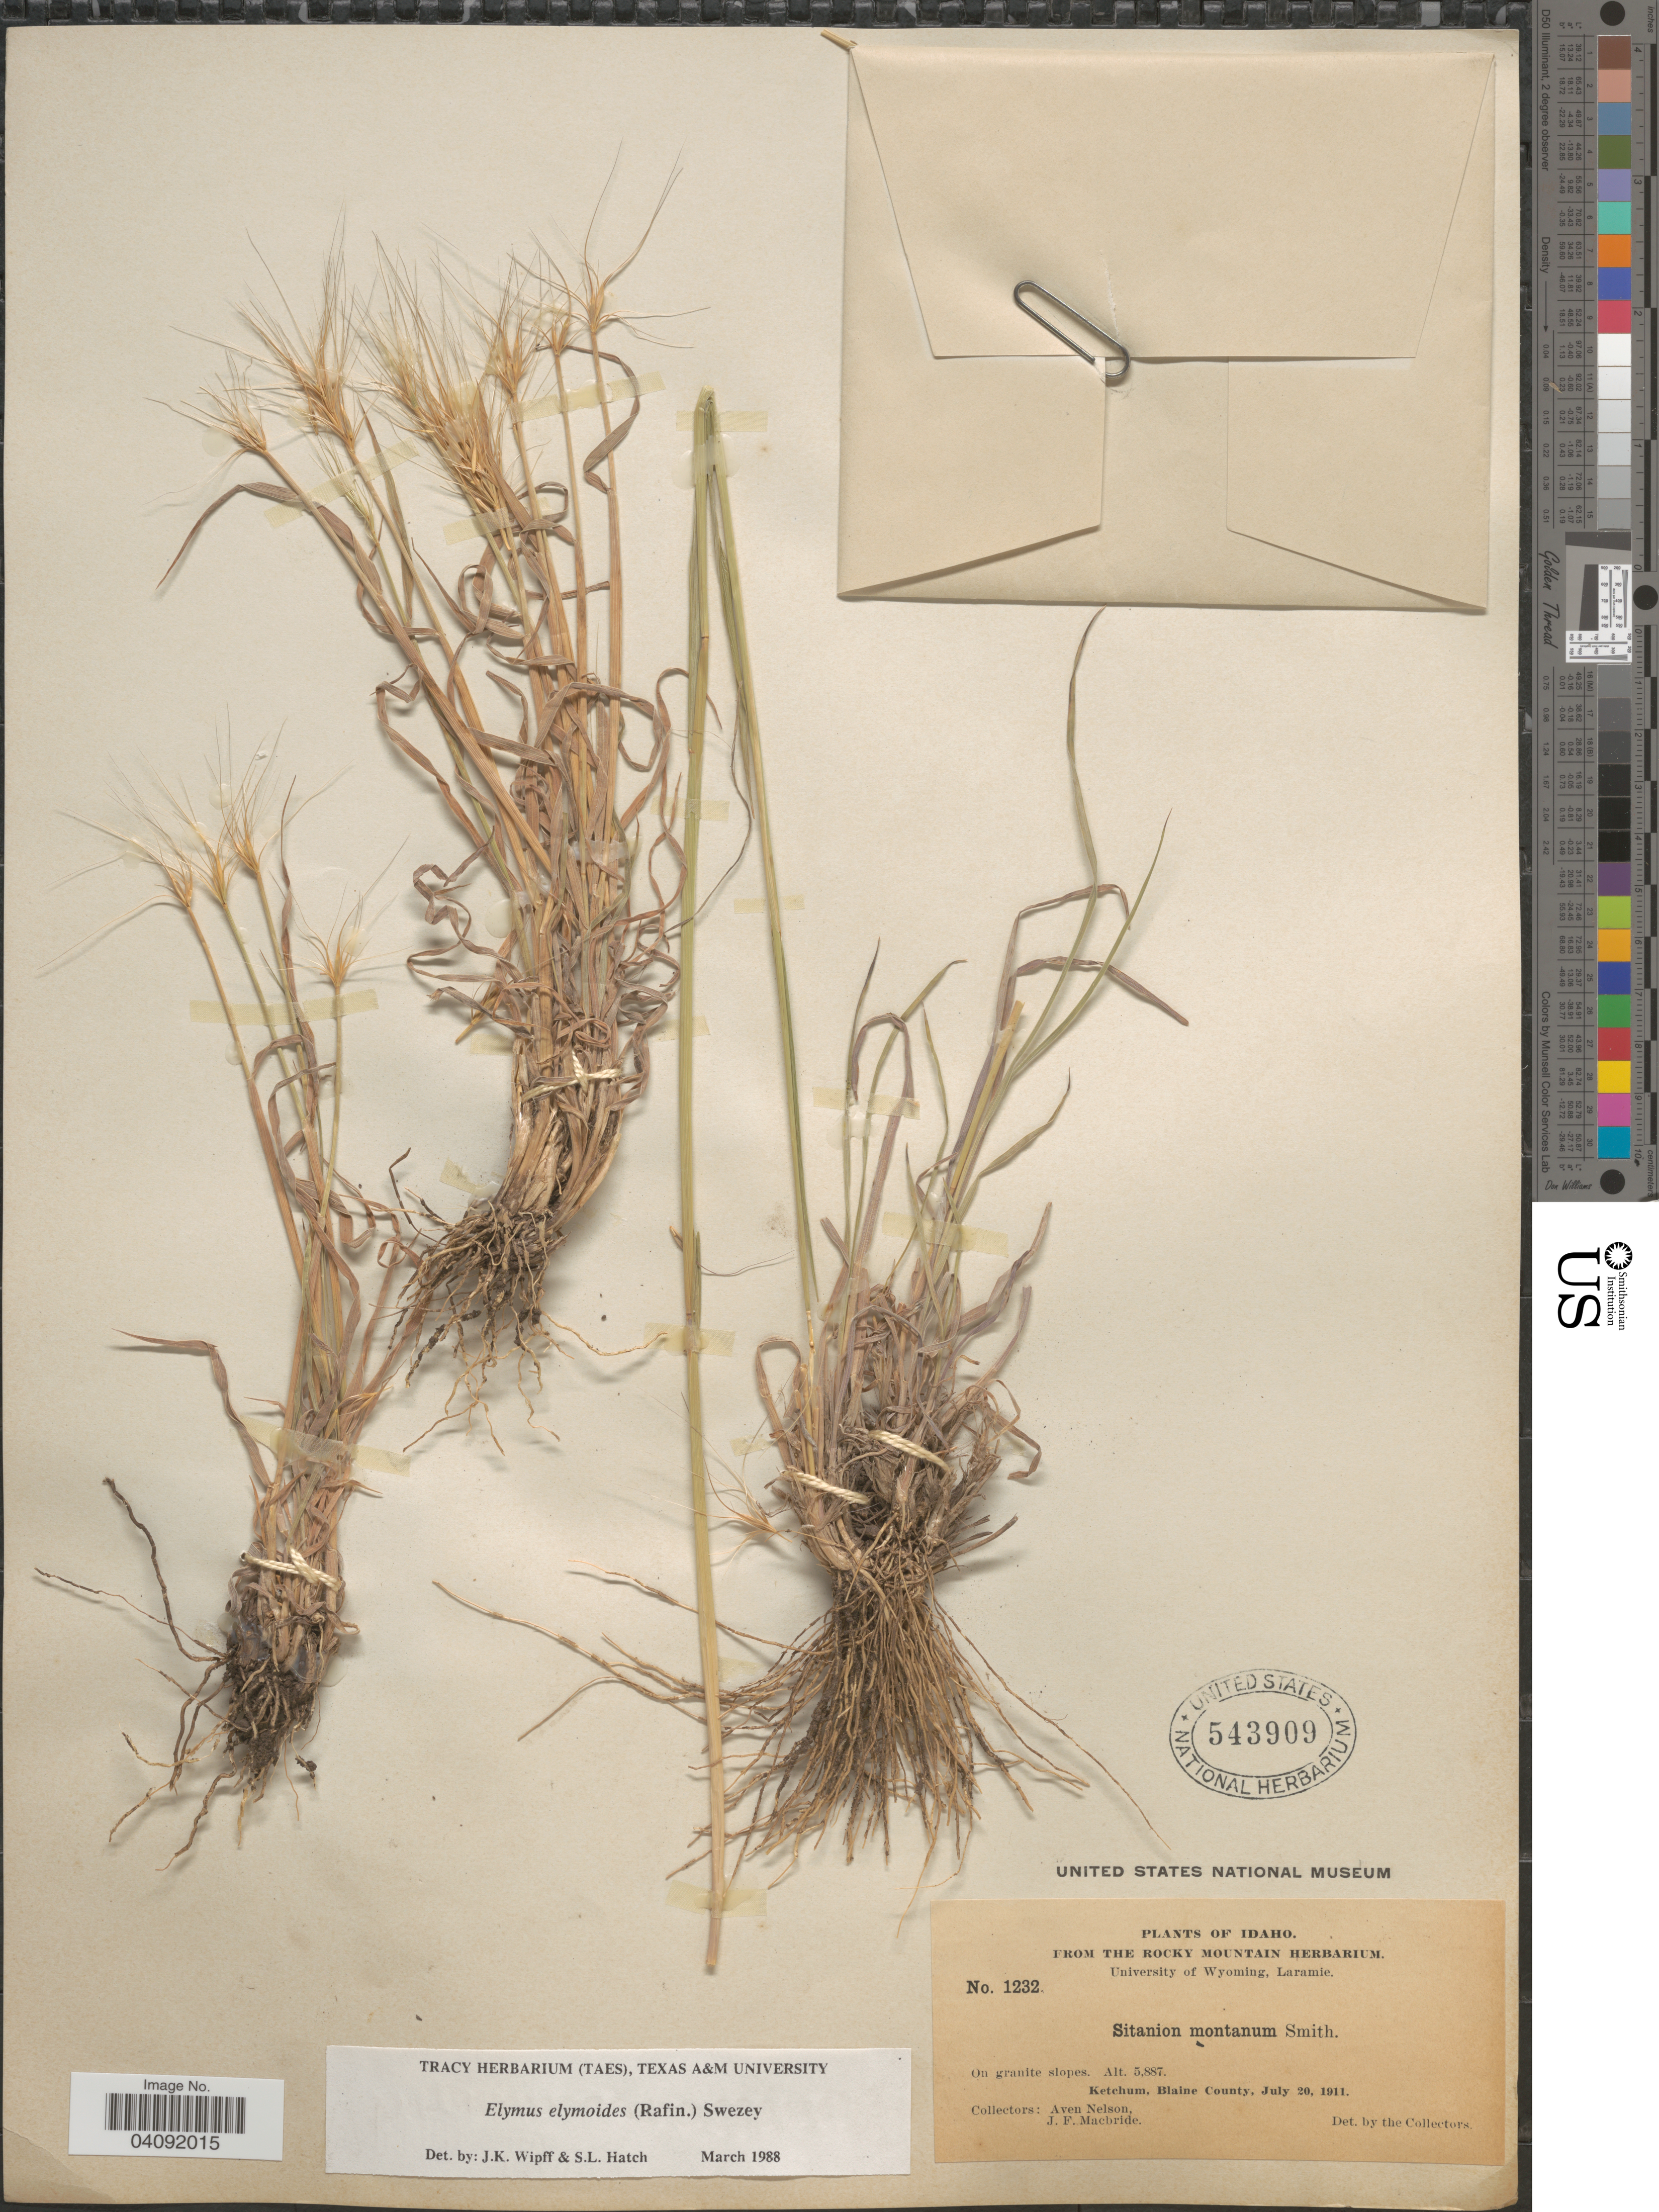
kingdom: Plantae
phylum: Tracheophyta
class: Liliopsida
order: Poales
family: Poaceae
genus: Elymus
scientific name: Elymus elymoides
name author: (Raf.) Swezey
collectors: A. Nelson & J. F. Macbride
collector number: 1232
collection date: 1911-07-20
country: United States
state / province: Idaho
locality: On granite slopes. Ketchum, Blaine County.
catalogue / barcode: US 543909